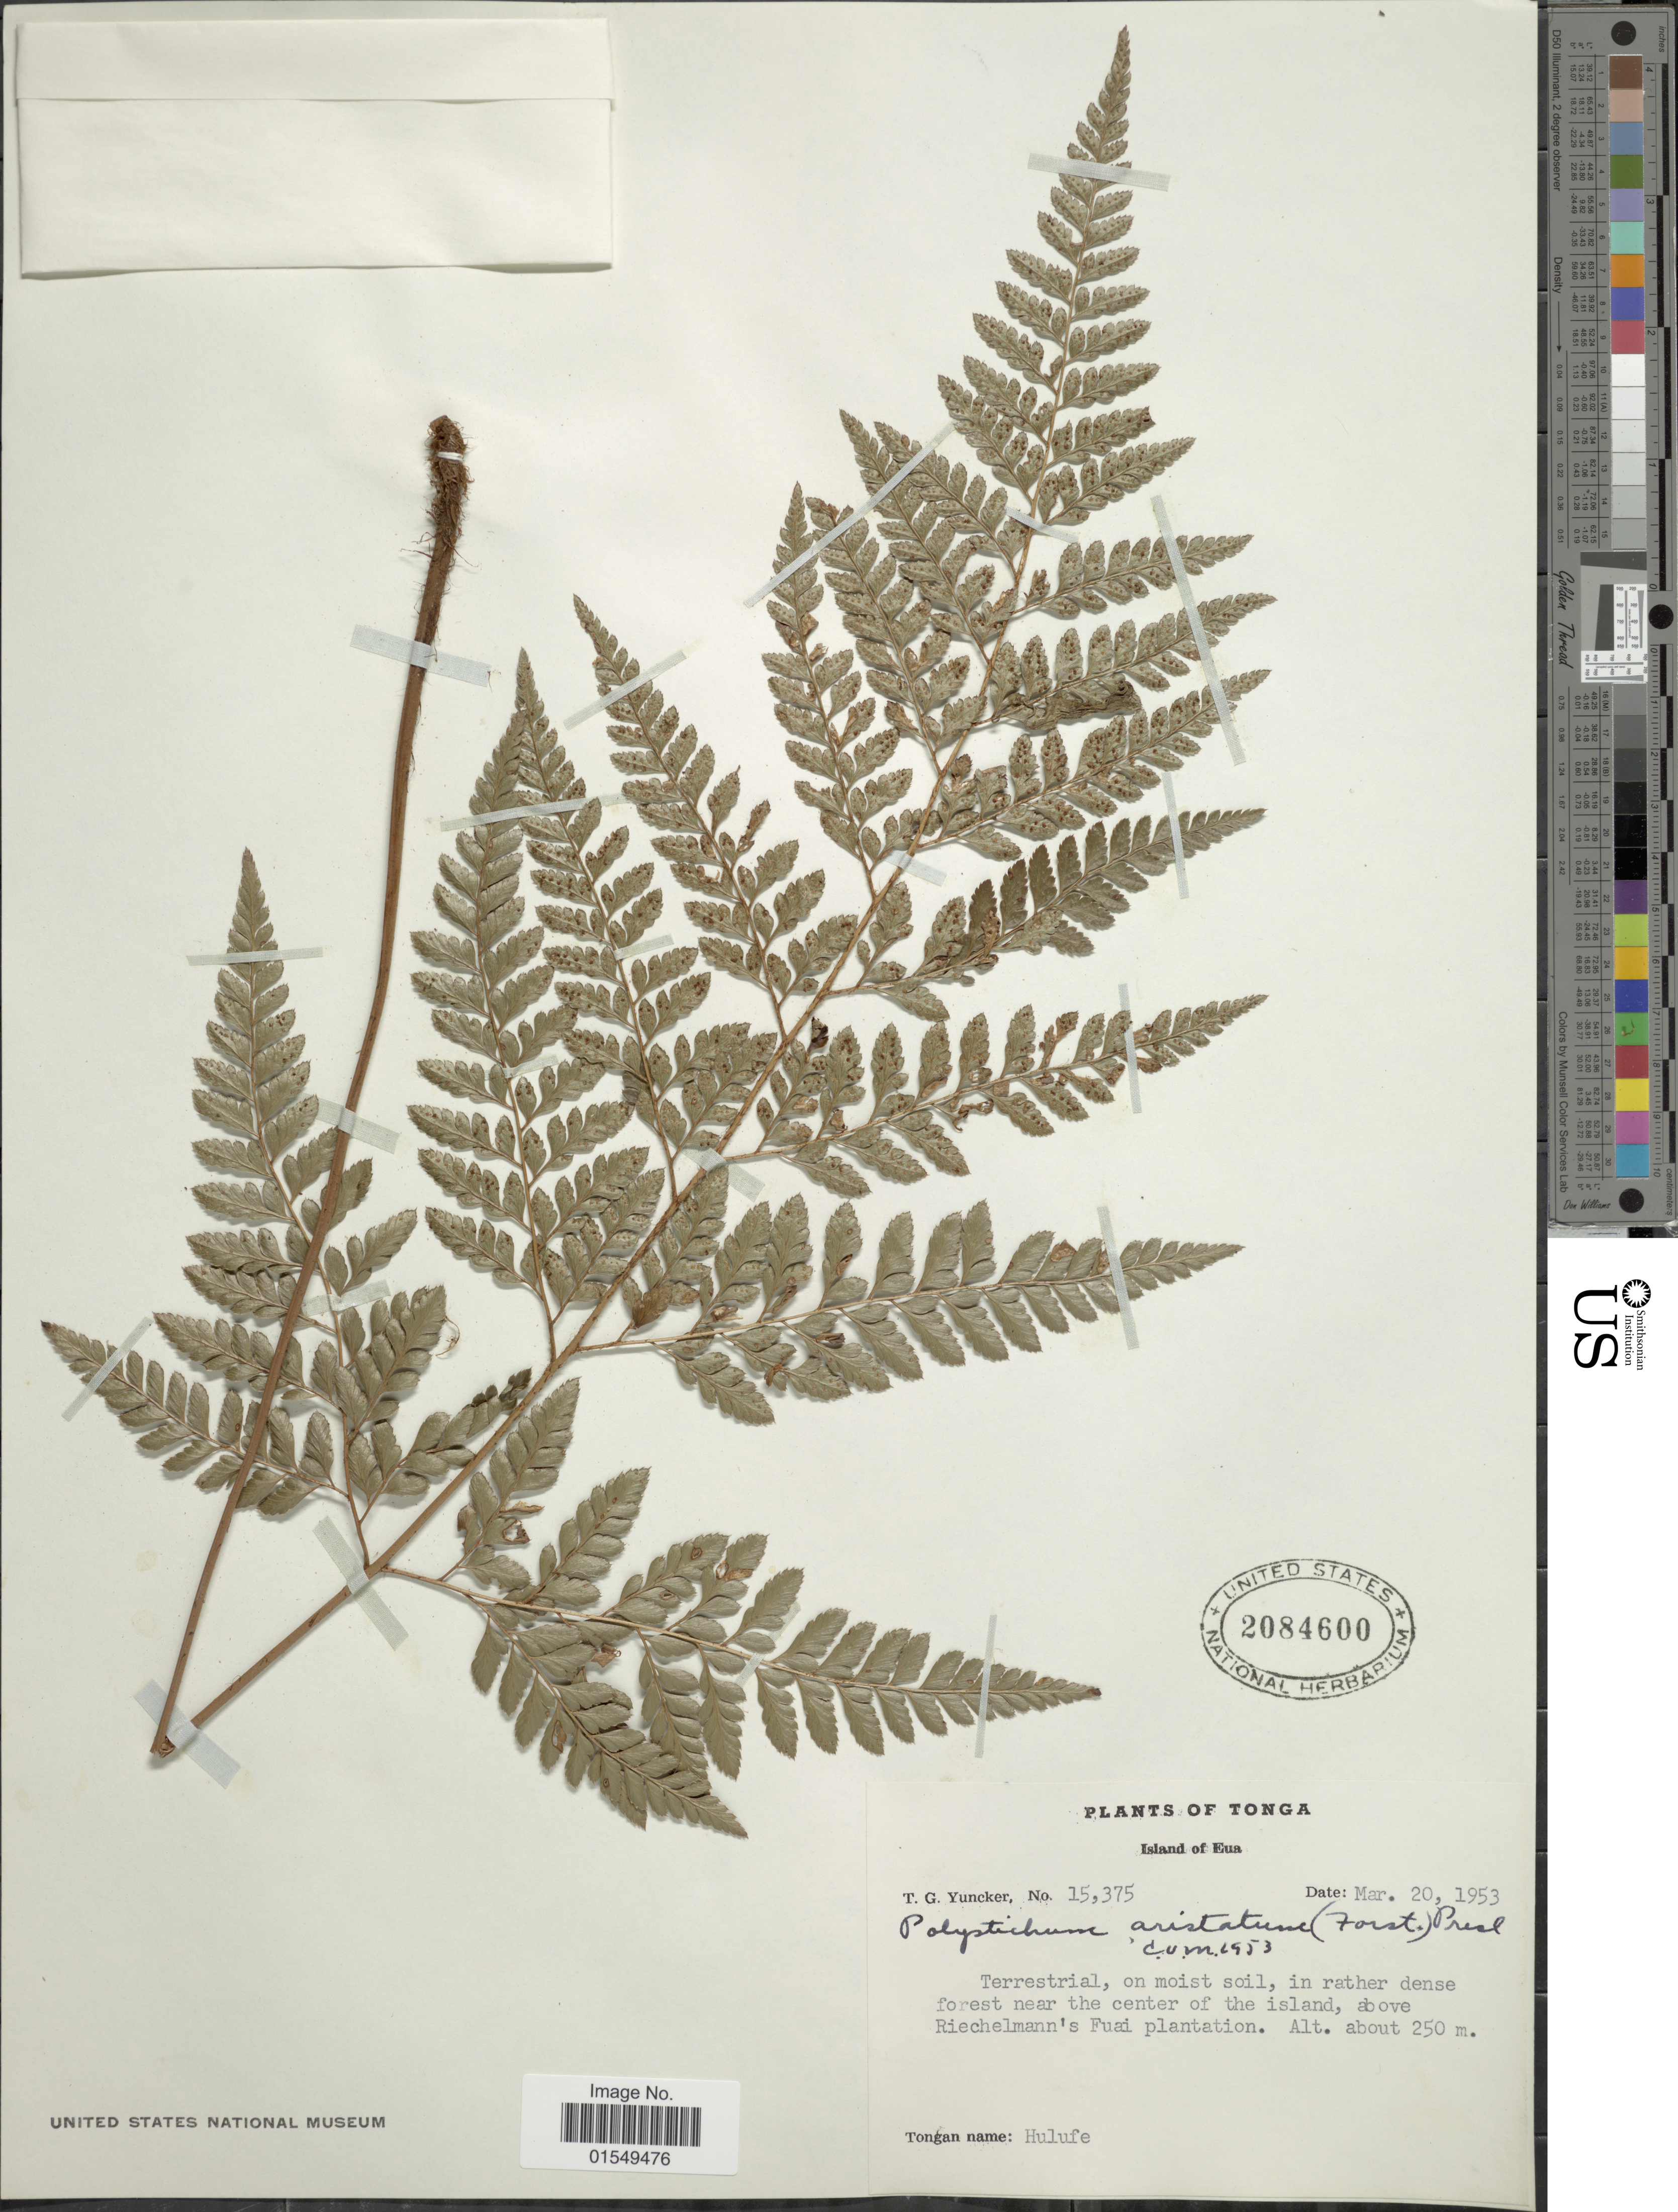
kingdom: Plantae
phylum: Tracheophyta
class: Polypodiopsida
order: Polypodiales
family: Dryopteridaceae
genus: Arachniodes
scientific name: Arachniodes aristata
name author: (G. Forst.) Tindale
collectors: T. G. Yuncker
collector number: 15375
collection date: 1953-03-20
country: Tonga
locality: Island of Eua, near the center of the island, above Riechelmann's Fuai plantation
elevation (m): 250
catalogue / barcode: US 2084600